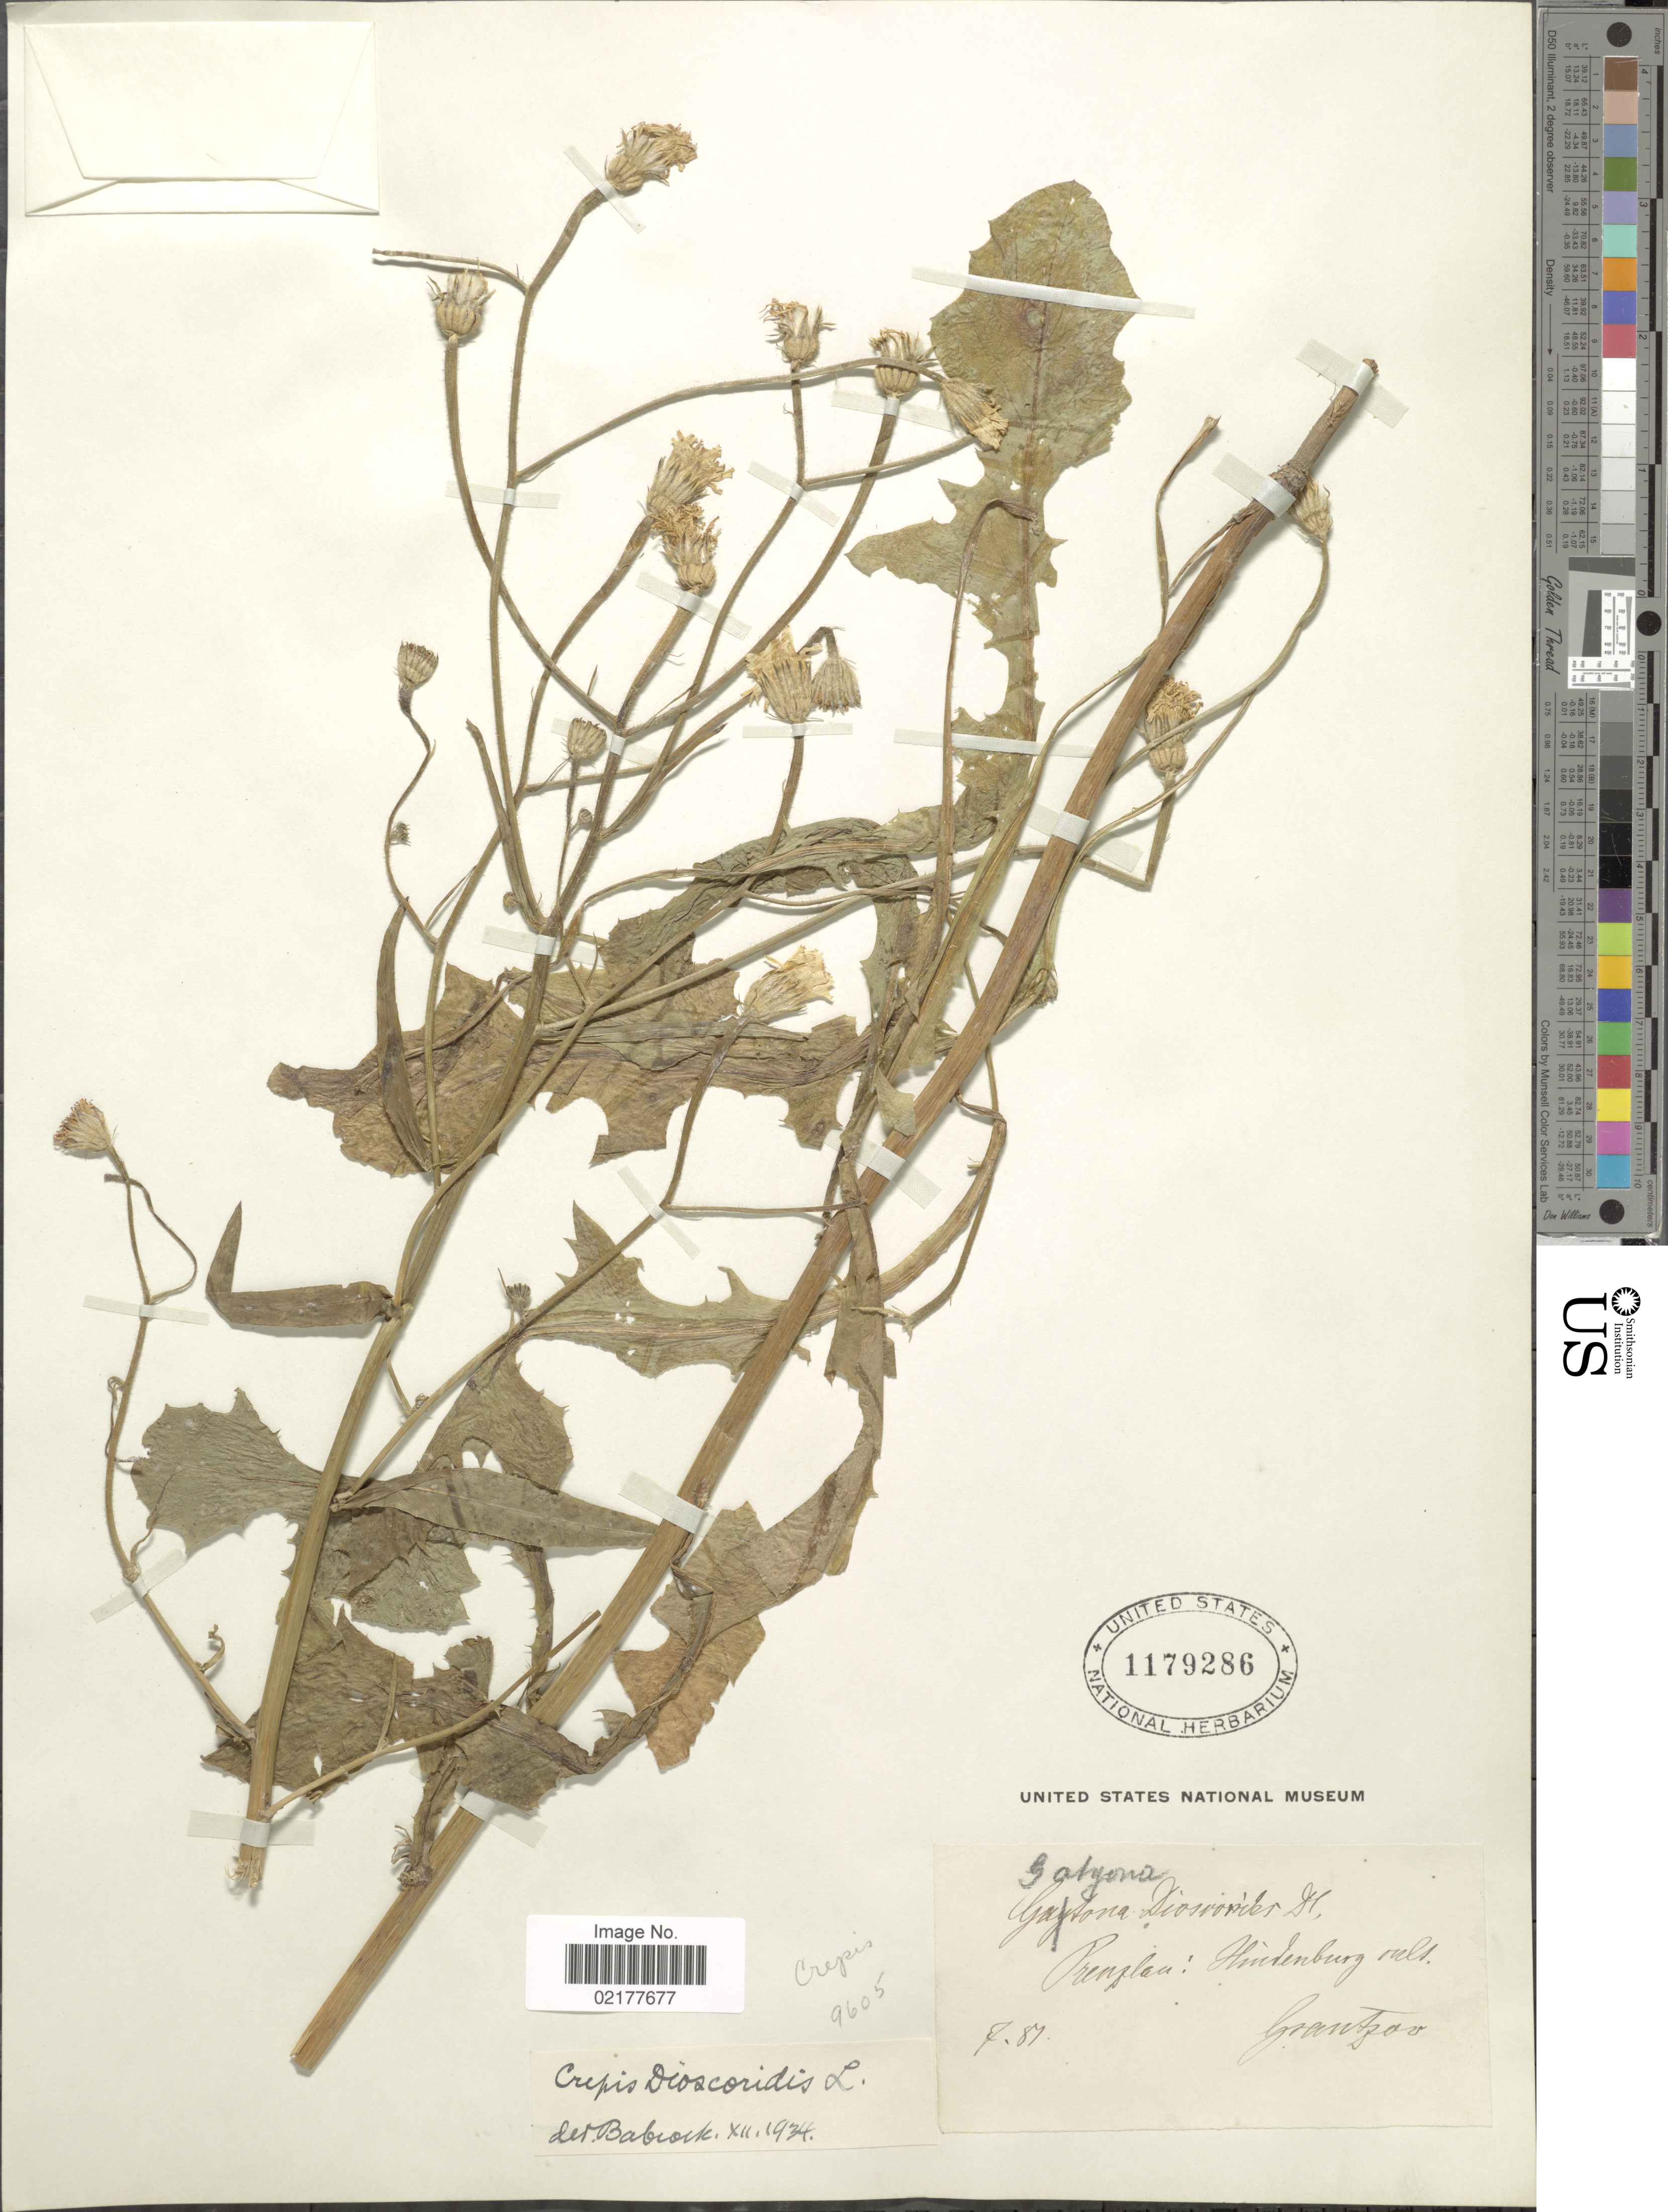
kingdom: Plantae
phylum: Tracheophyta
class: Magnoliopsida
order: Asterales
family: Asteraceae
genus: Crepis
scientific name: Crepis dioscoridis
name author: L.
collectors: Grantzow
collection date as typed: Transcribed d/m/y: /7/87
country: Germany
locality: Prenzlau: Hindenburg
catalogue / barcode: US 1179286